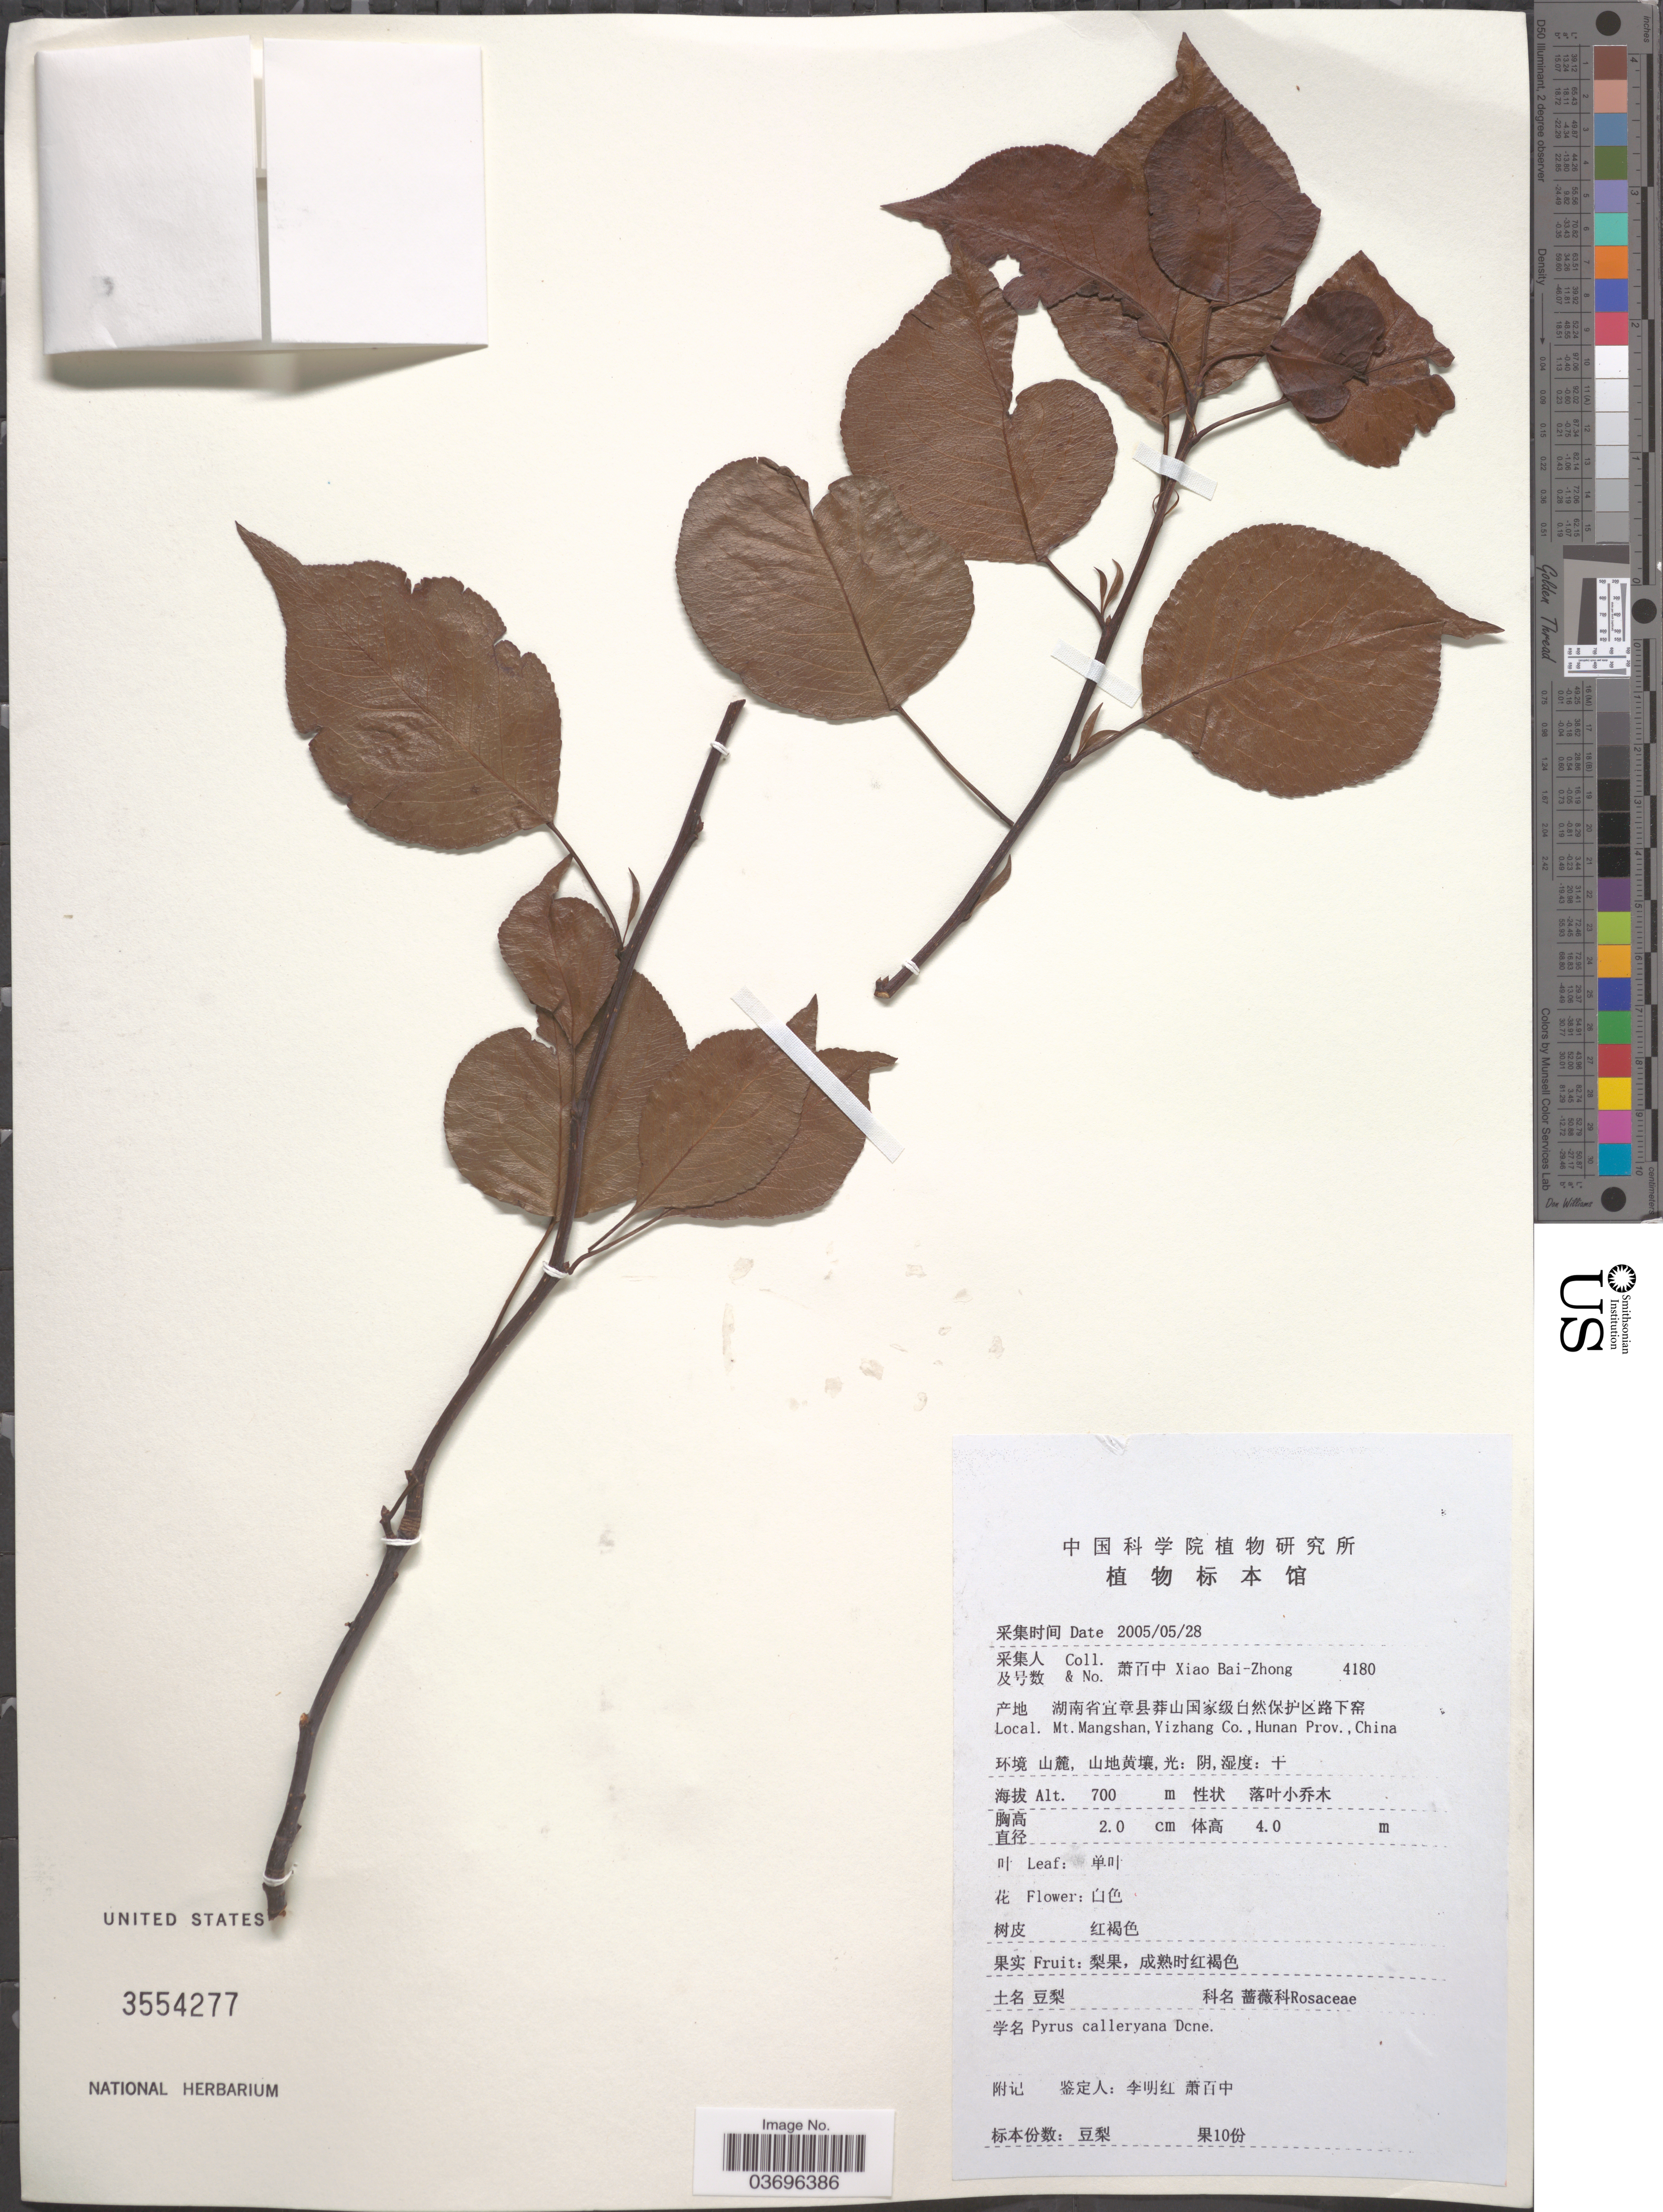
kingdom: Plantae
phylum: Tracheophyta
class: Magnoliopsida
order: Rosales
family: Rosaceae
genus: Pyrus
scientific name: Pyrus calleryana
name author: Decne.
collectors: B. Z. Xiao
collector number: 4180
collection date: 2005-05-28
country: China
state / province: Hunan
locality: Mt. Mangshan, Yizhang Co.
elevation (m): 700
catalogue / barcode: US 3554277